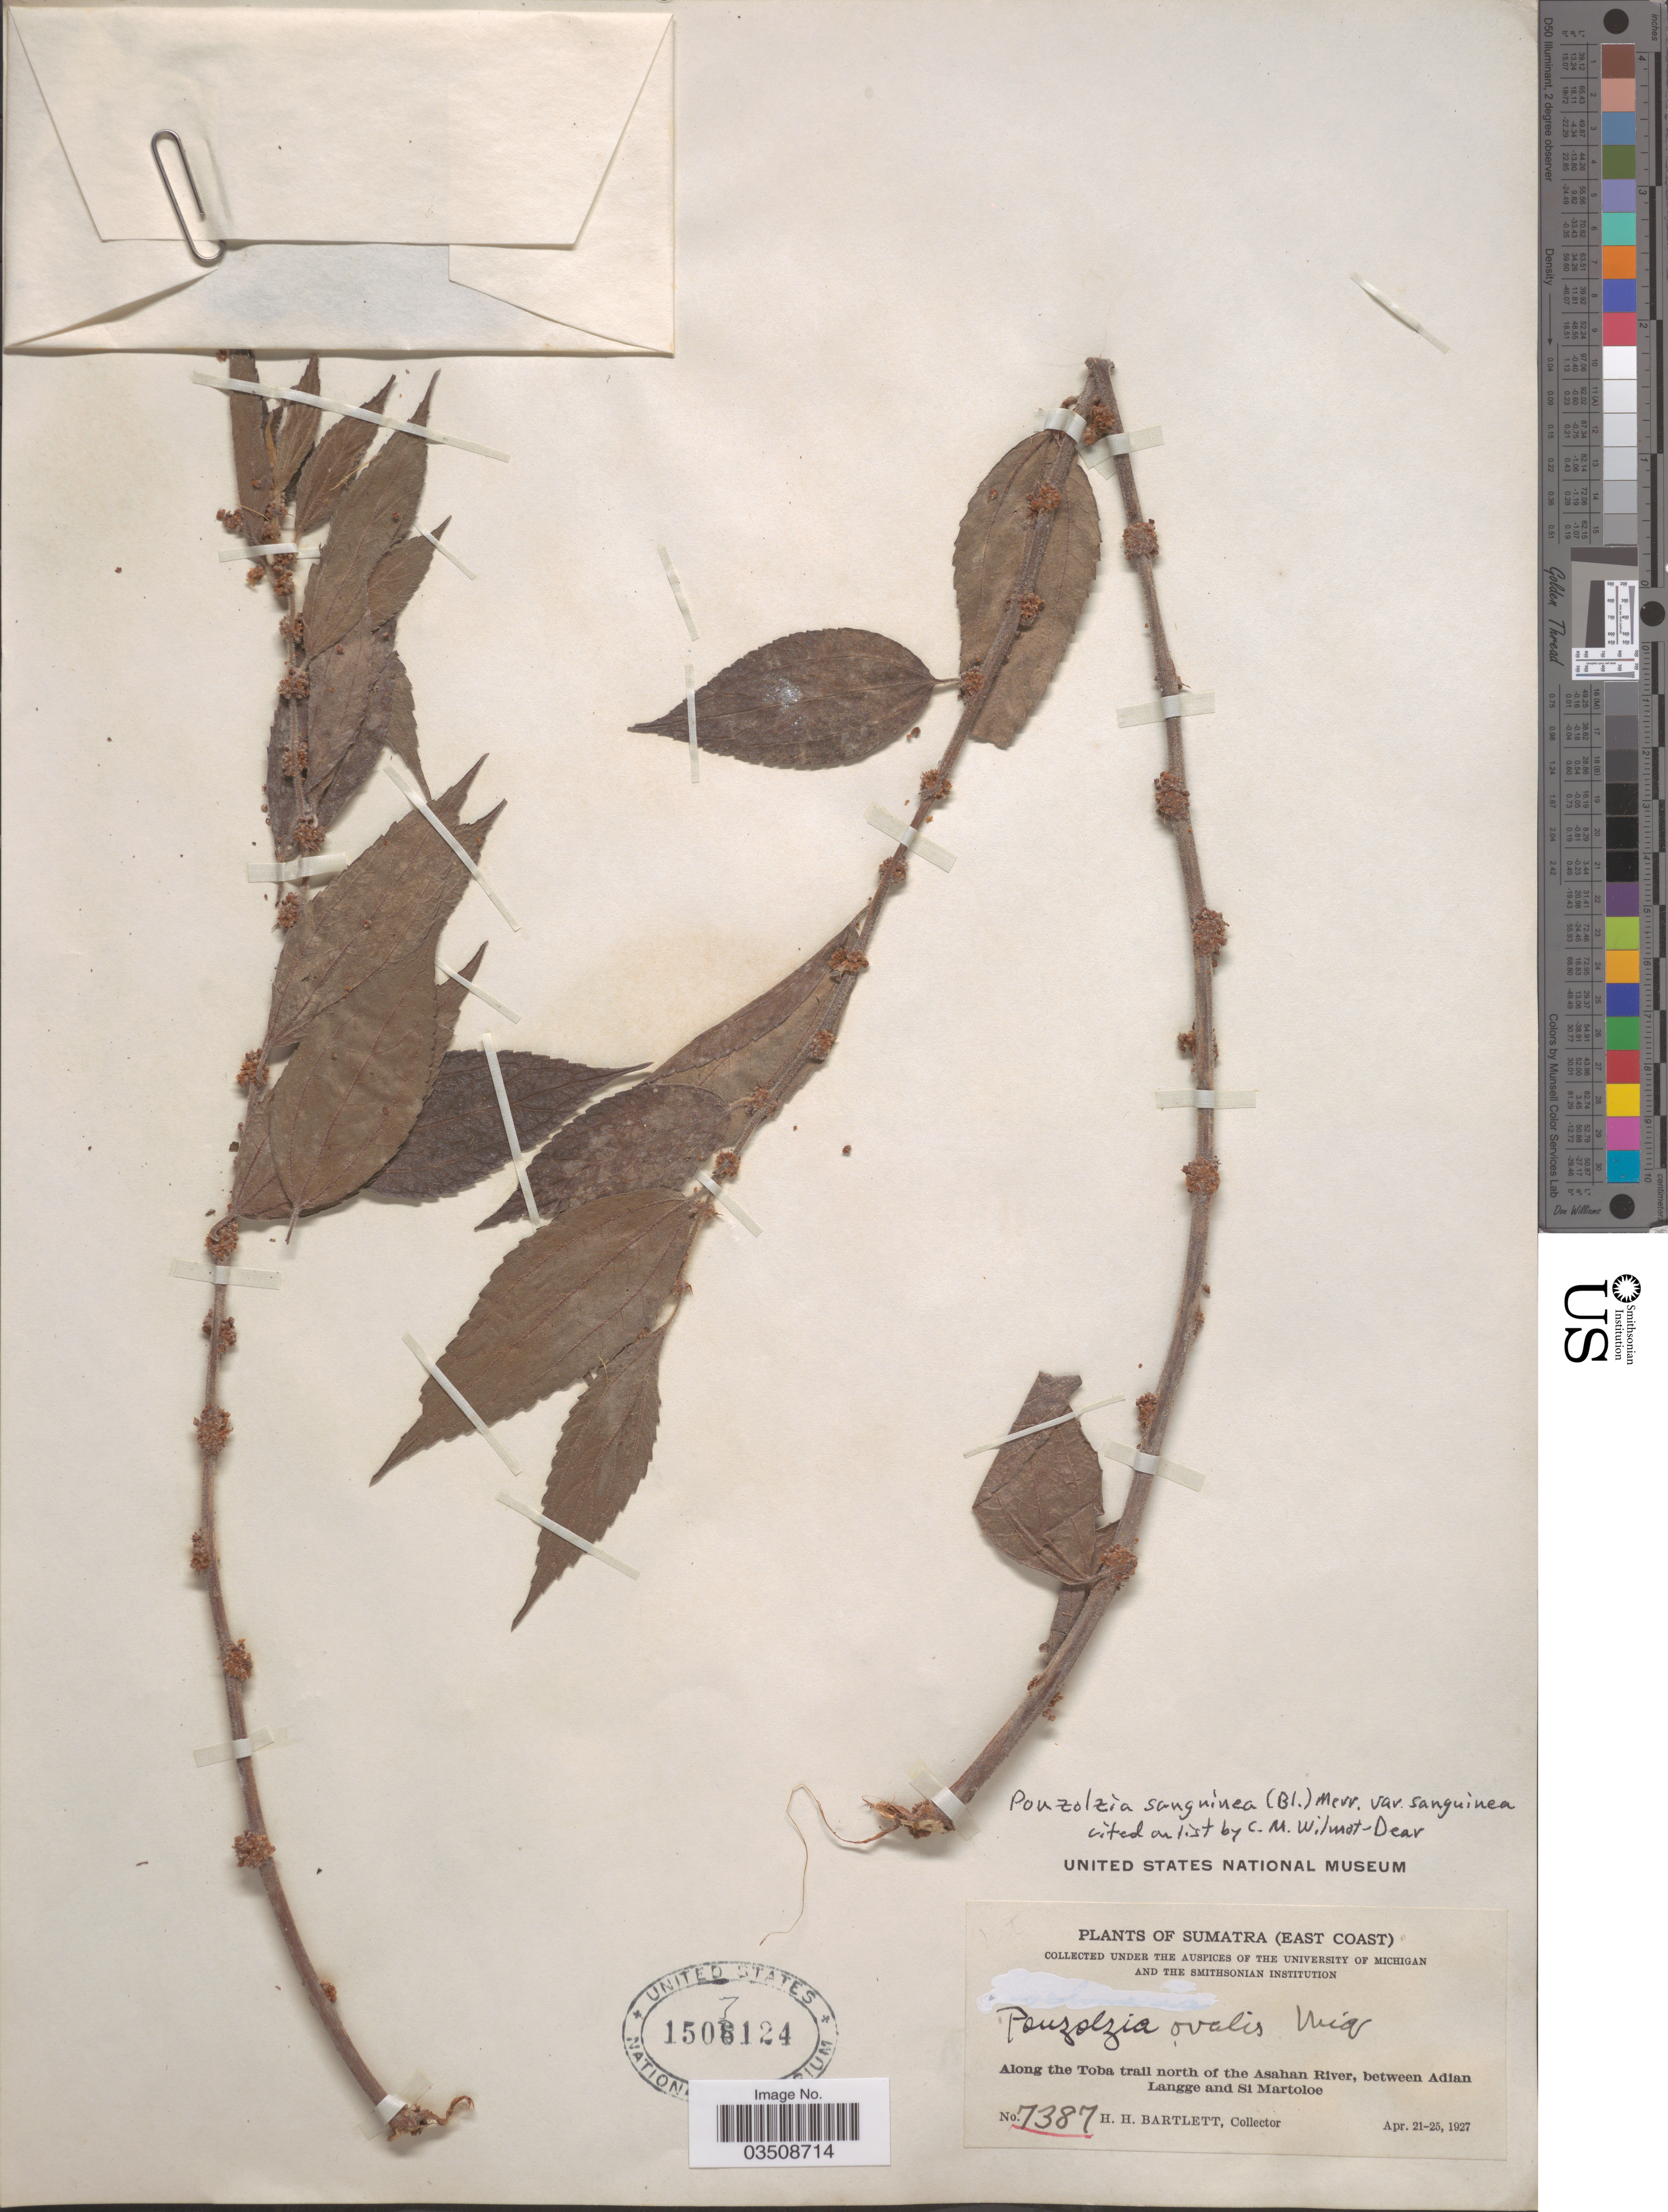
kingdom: Plantae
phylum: Tracheophyta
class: Magnoliopsida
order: Rosales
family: Urticaceae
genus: Pouzolzia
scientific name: Pouzolzia sanguinea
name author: (Blume) Merr.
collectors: H. H. Bartlett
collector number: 7387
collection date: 1927-04-21/1927-04-25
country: Indonesia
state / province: Sumatra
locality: Sumatra (East Coast). Along the Toba trail north of the Asahan River, between Adian Langge and Si Martoloe.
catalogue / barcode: US 1503124